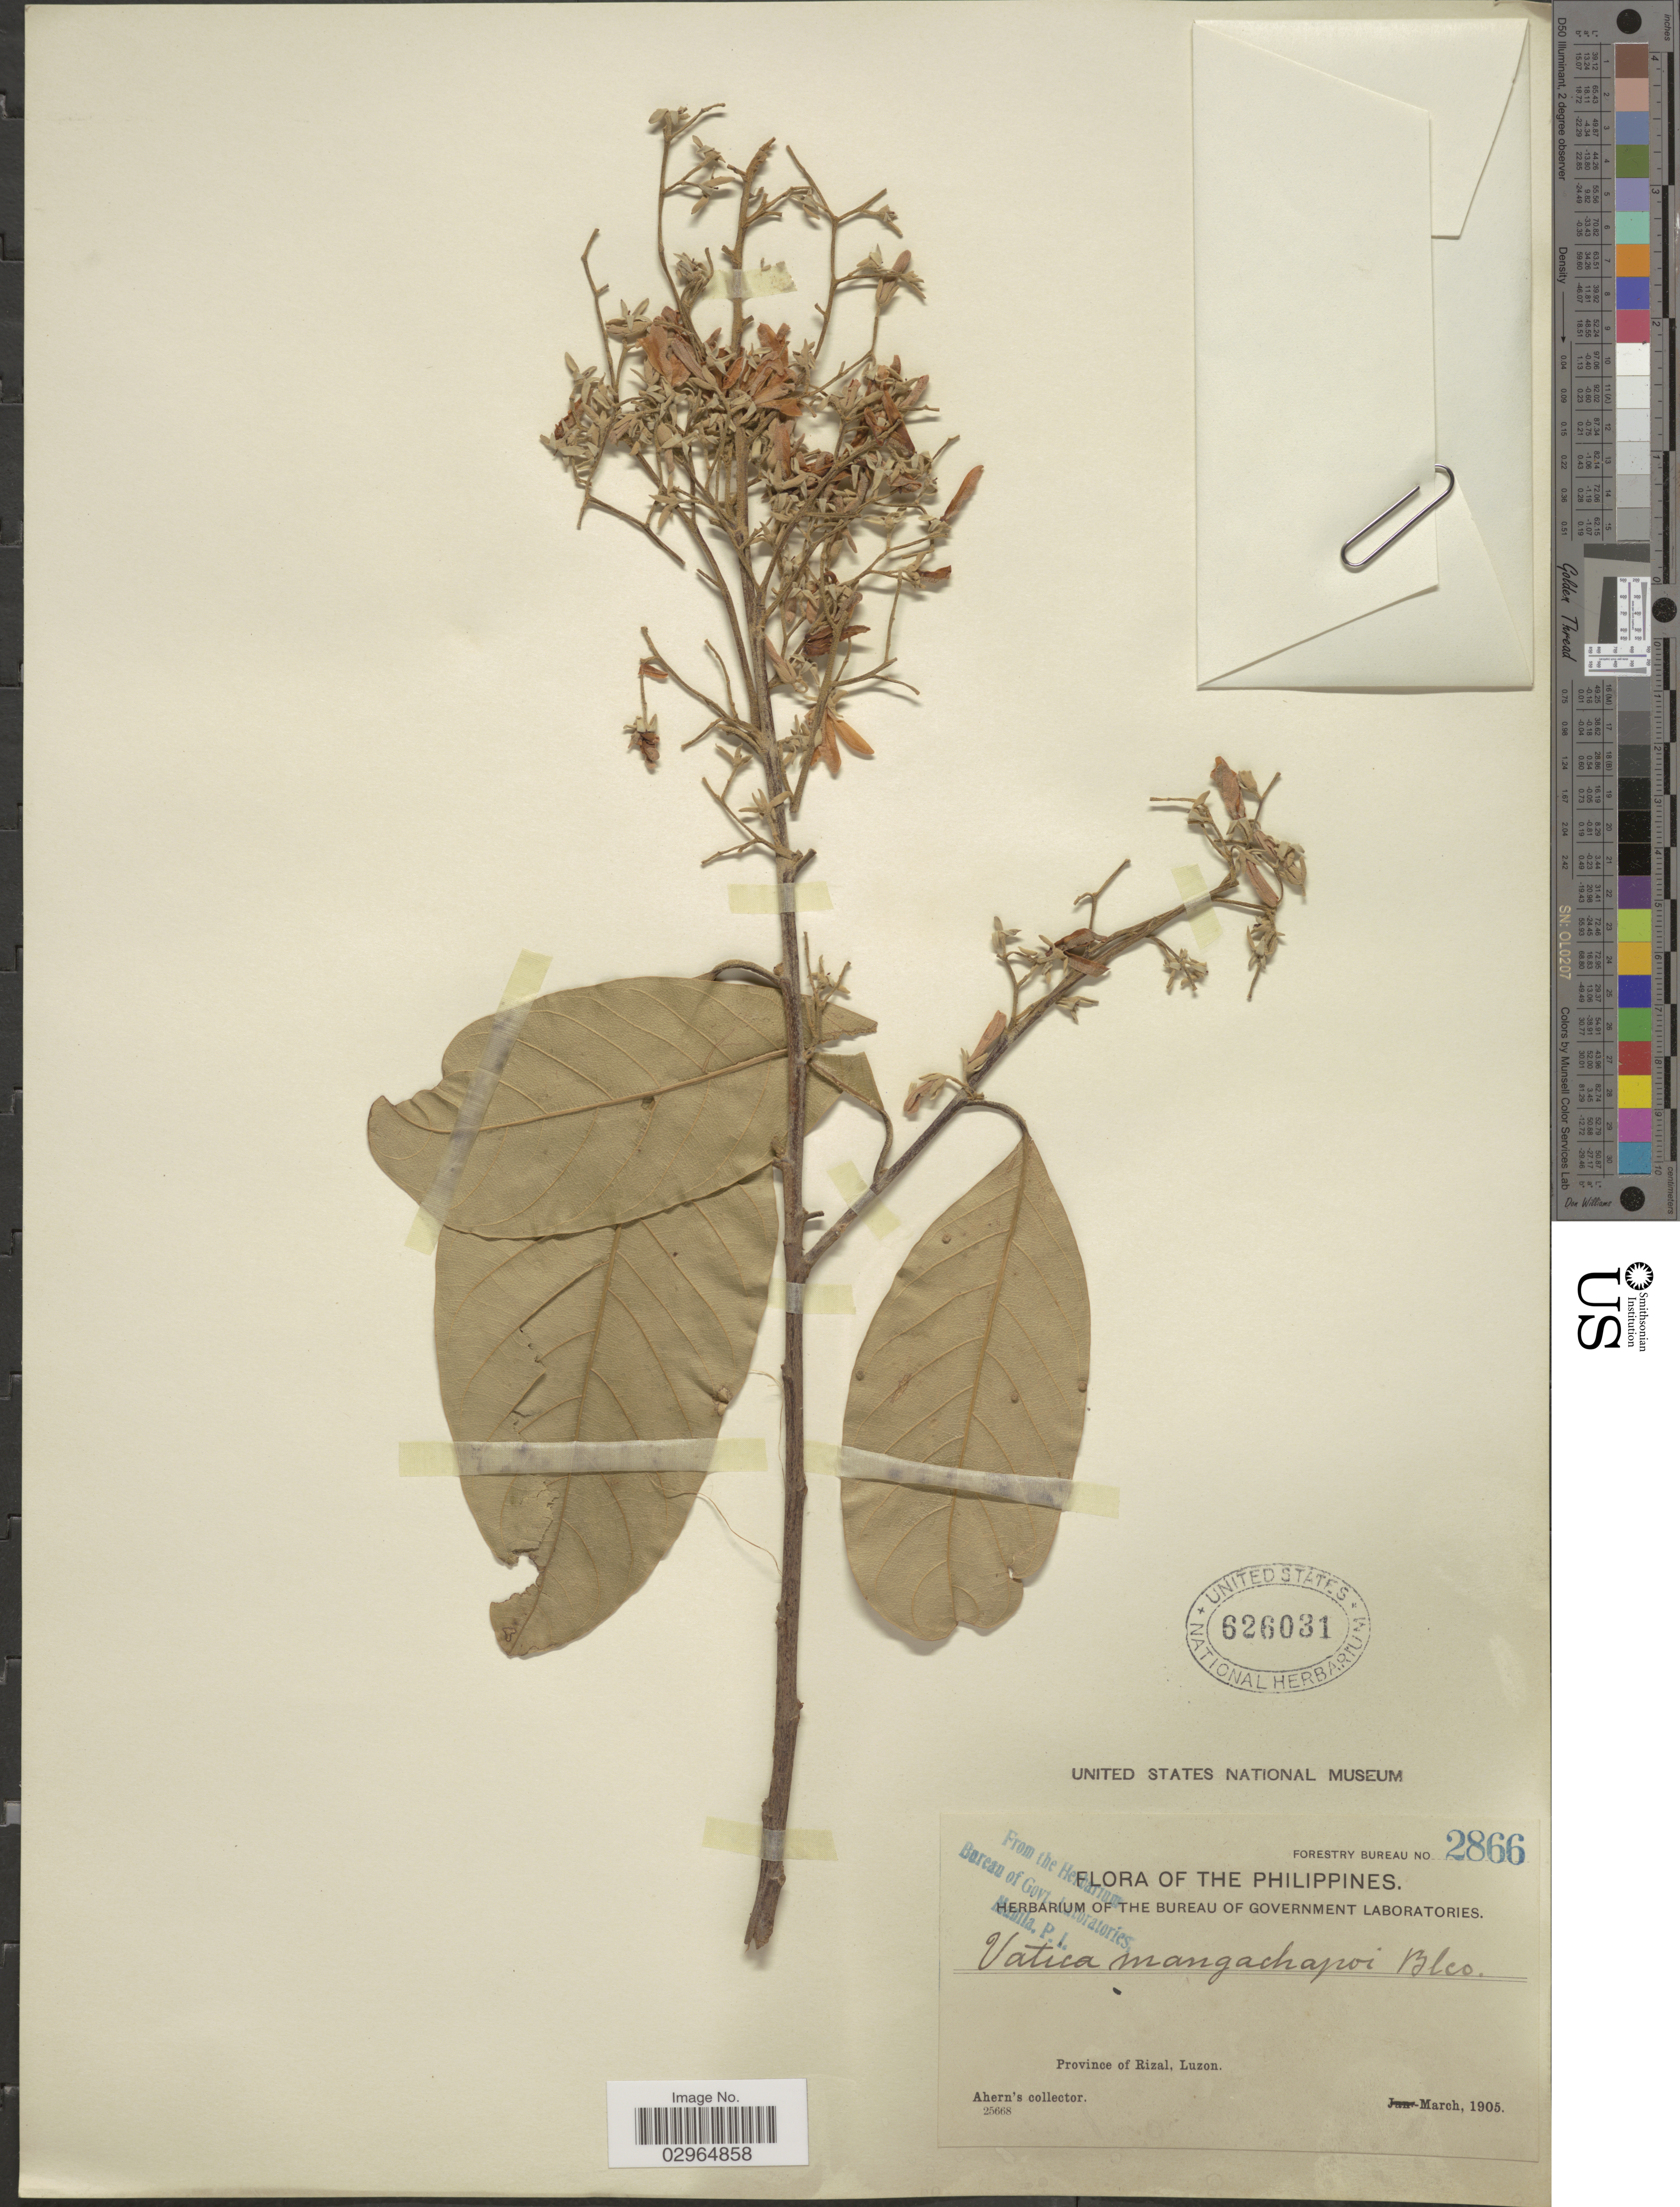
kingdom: Plantae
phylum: Tracheophyta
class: Magnoliopsida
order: Malvales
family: Dipterocarpaceae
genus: Vatica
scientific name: Vatica mangachapoi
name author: Blanco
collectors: Ahern's collector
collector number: Forestry Bureau 2866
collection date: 1905-03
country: Philippines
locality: Province of Rizal, Luzon.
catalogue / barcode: US 626031